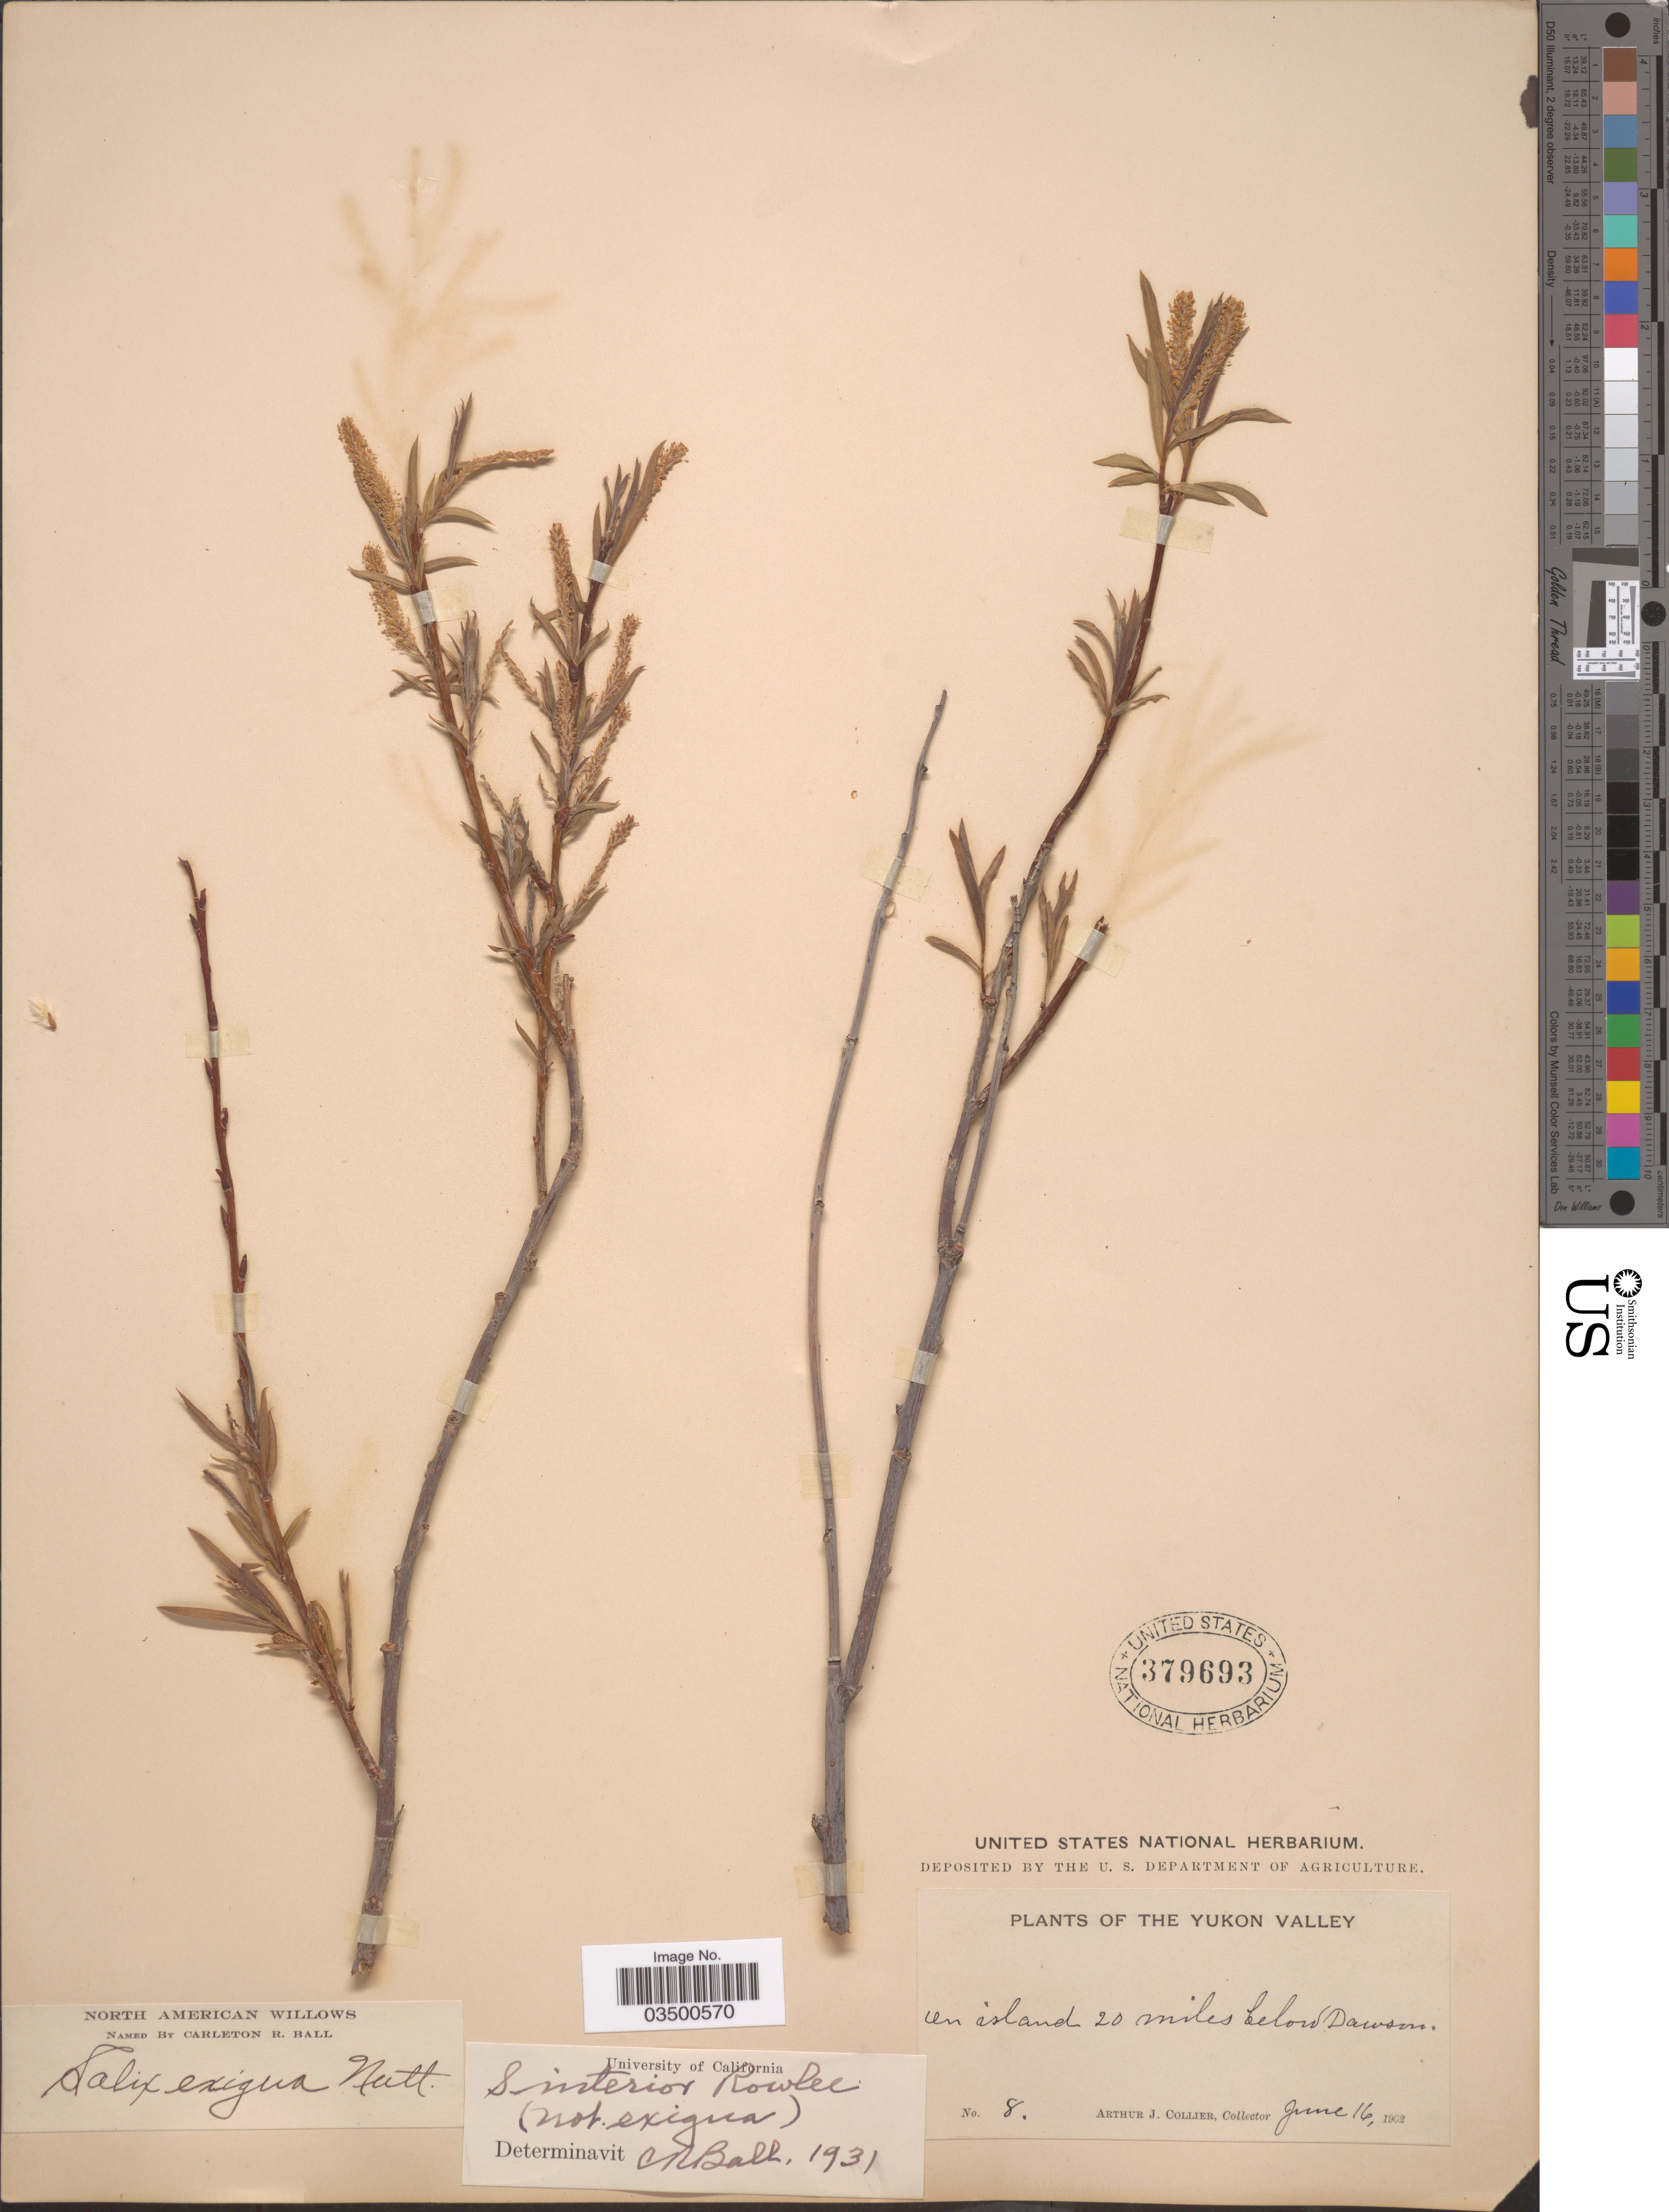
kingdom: Plantae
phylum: Tracheophyta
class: Magnoliopsida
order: Malpighiales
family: Salicaceae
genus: Salix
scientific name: Salix interior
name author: Rowlee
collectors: A. Collier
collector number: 8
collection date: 1902-06-16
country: Canada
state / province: Yukon Territory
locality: The Yukon Valley. On island 20 miles below Dawson.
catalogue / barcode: US 379693